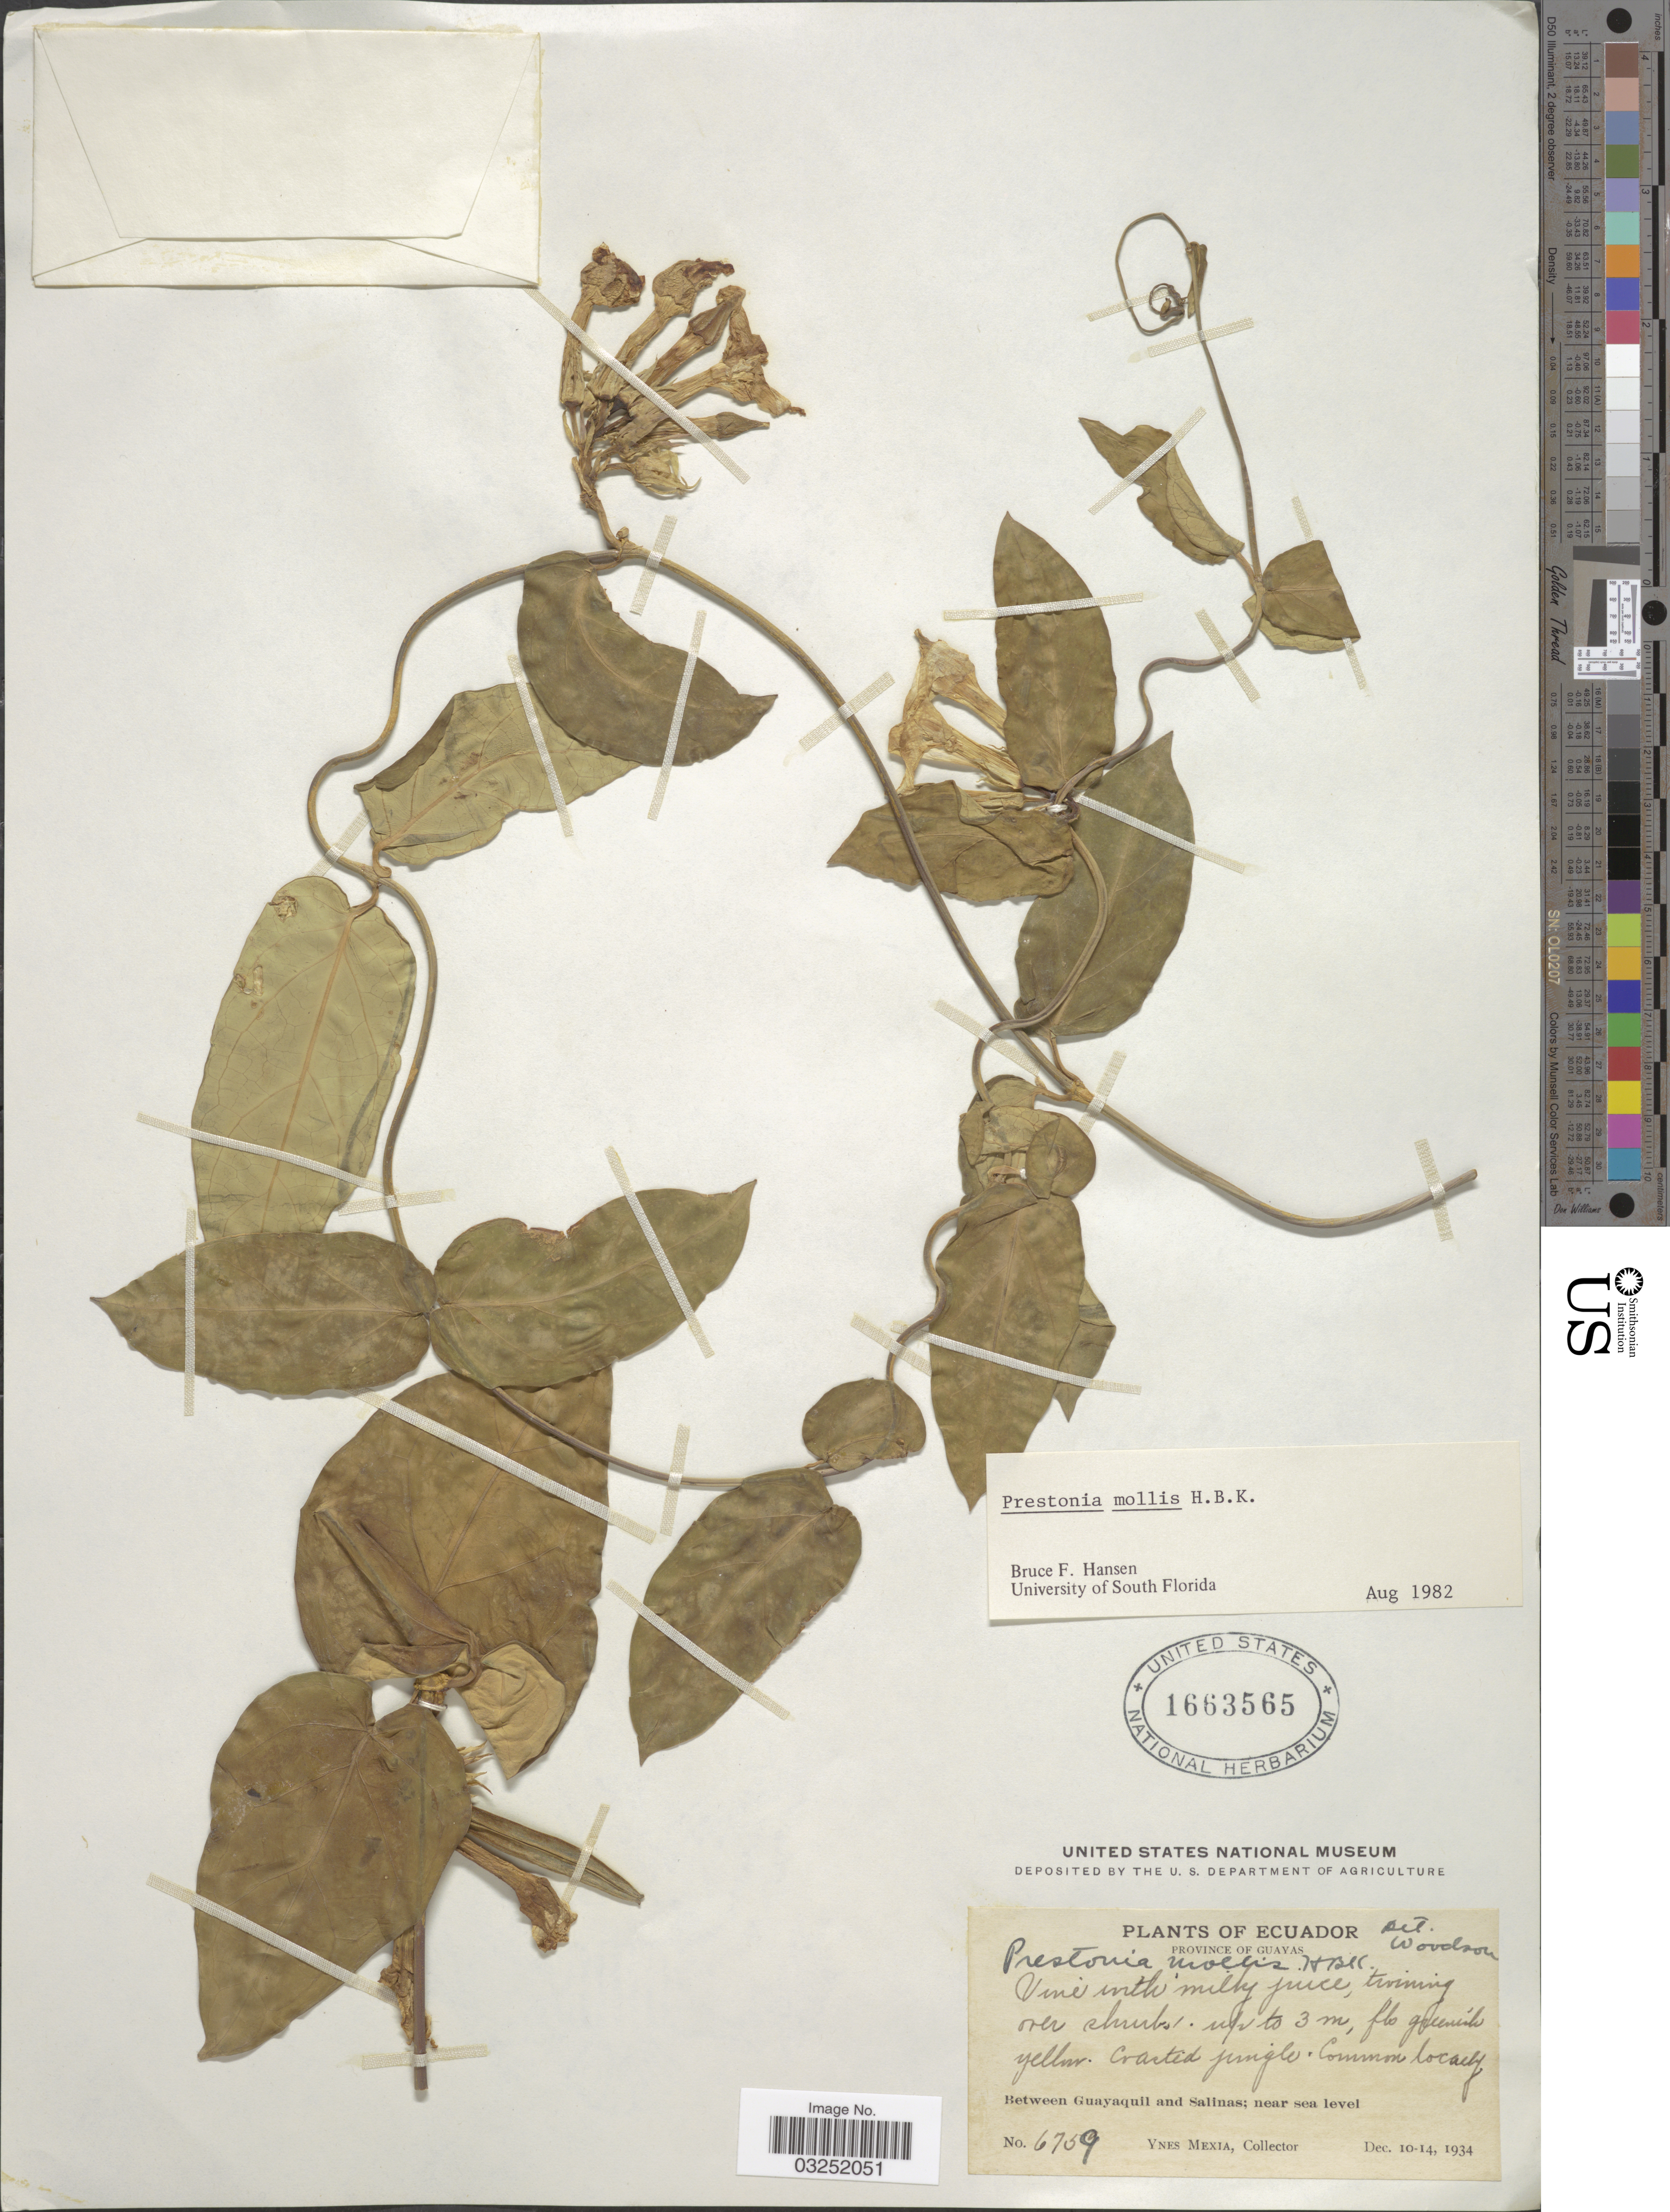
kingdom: Plantae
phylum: Tracheophyta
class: Magnoliopsida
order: Gentianales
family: Apocynaceae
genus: Prestonia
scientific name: Prestonia mollis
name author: Kunth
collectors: Y. Mexia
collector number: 6759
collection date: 1934-12-10/1934-12-14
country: Ecuador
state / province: Guayas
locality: Province of Guayas, Between Guayaquil and Salinas.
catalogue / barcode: US 1663565